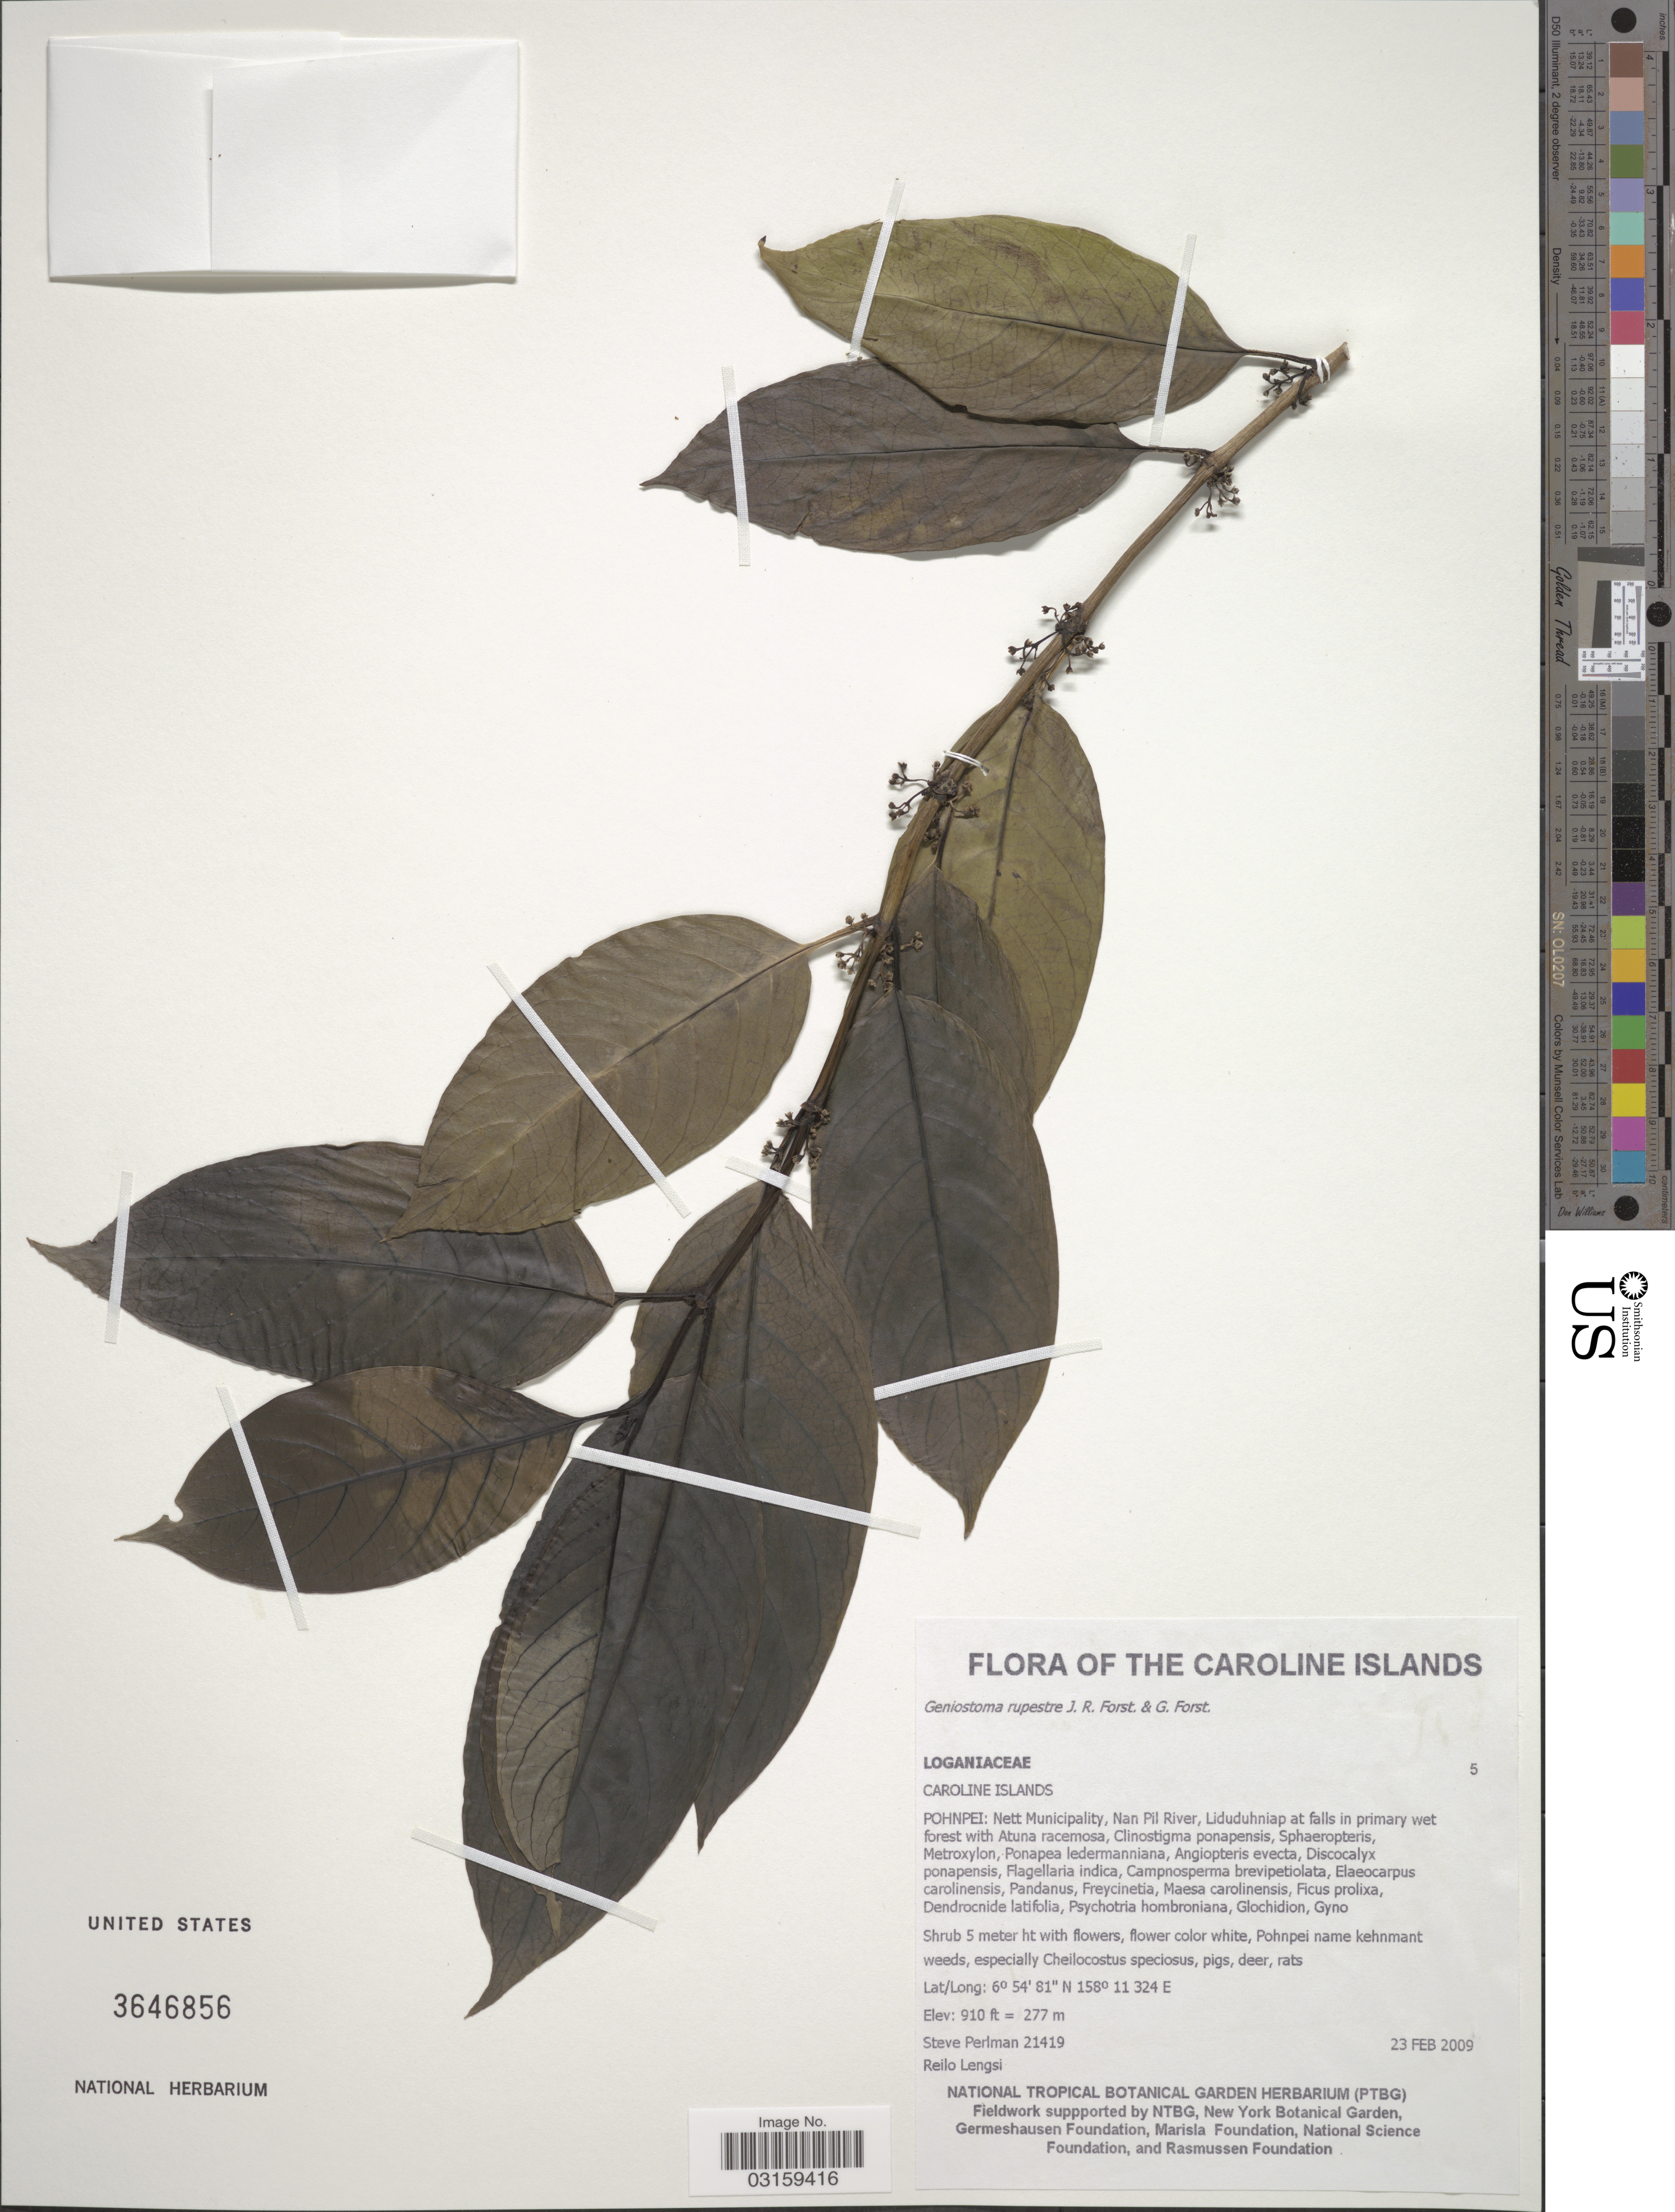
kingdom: Plantae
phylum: Tracheophyta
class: Magnoliopsida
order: Gentianales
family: Loganiaceae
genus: Geniostoma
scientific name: Geniostoma rupestre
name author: J.R. Forst. & G. Forst.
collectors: S. Perlman & R. Lengsi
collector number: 21419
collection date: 2009-02-23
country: Micronesia, Federated States of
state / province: Pohnpei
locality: The Caroline Islands. Nett Municipality, Nan Pil River, Liduduhniap at falls.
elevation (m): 277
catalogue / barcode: US 3646856